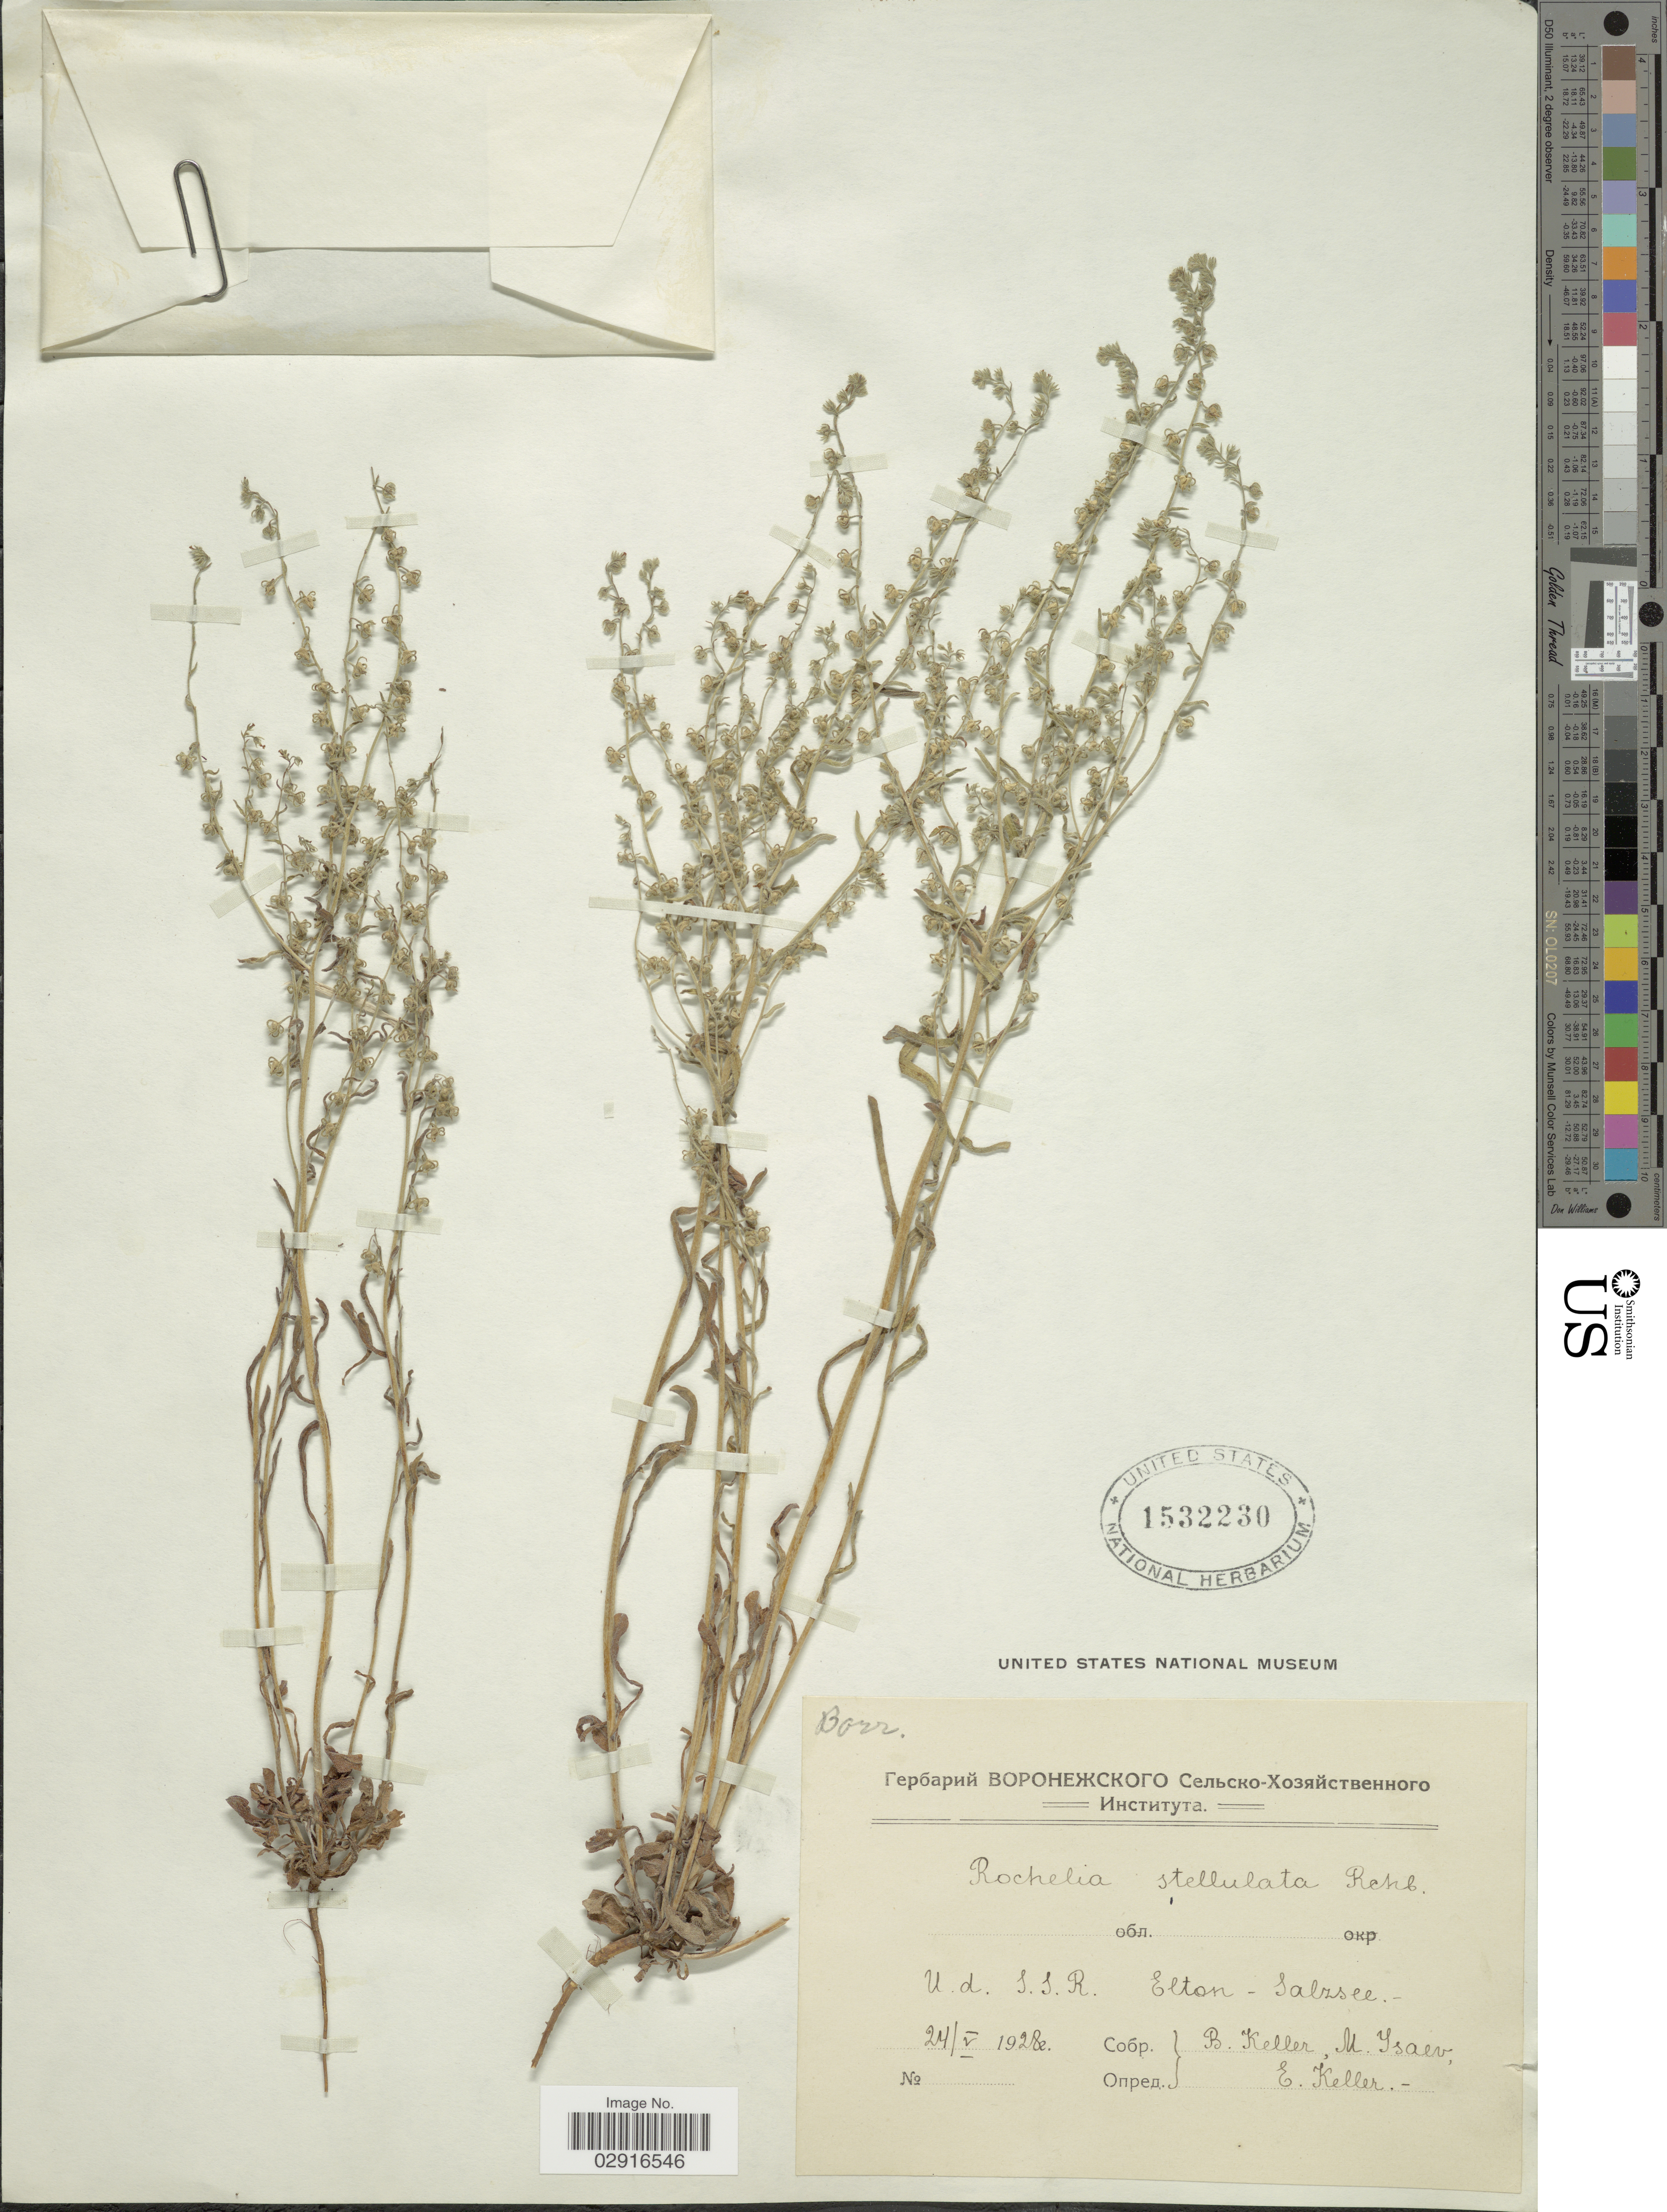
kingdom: Plantae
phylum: Tracheophyta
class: Magnoliopsida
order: Boraginales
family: Boraginaceae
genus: Rochelia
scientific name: Rochelia stellulata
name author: Rchb. f.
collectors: B. Keller, M. Ysaev & E. Keller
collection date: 1928-05-24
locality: U.d. S. S. R. Elton - Salzsee.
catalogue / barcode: US 1532230